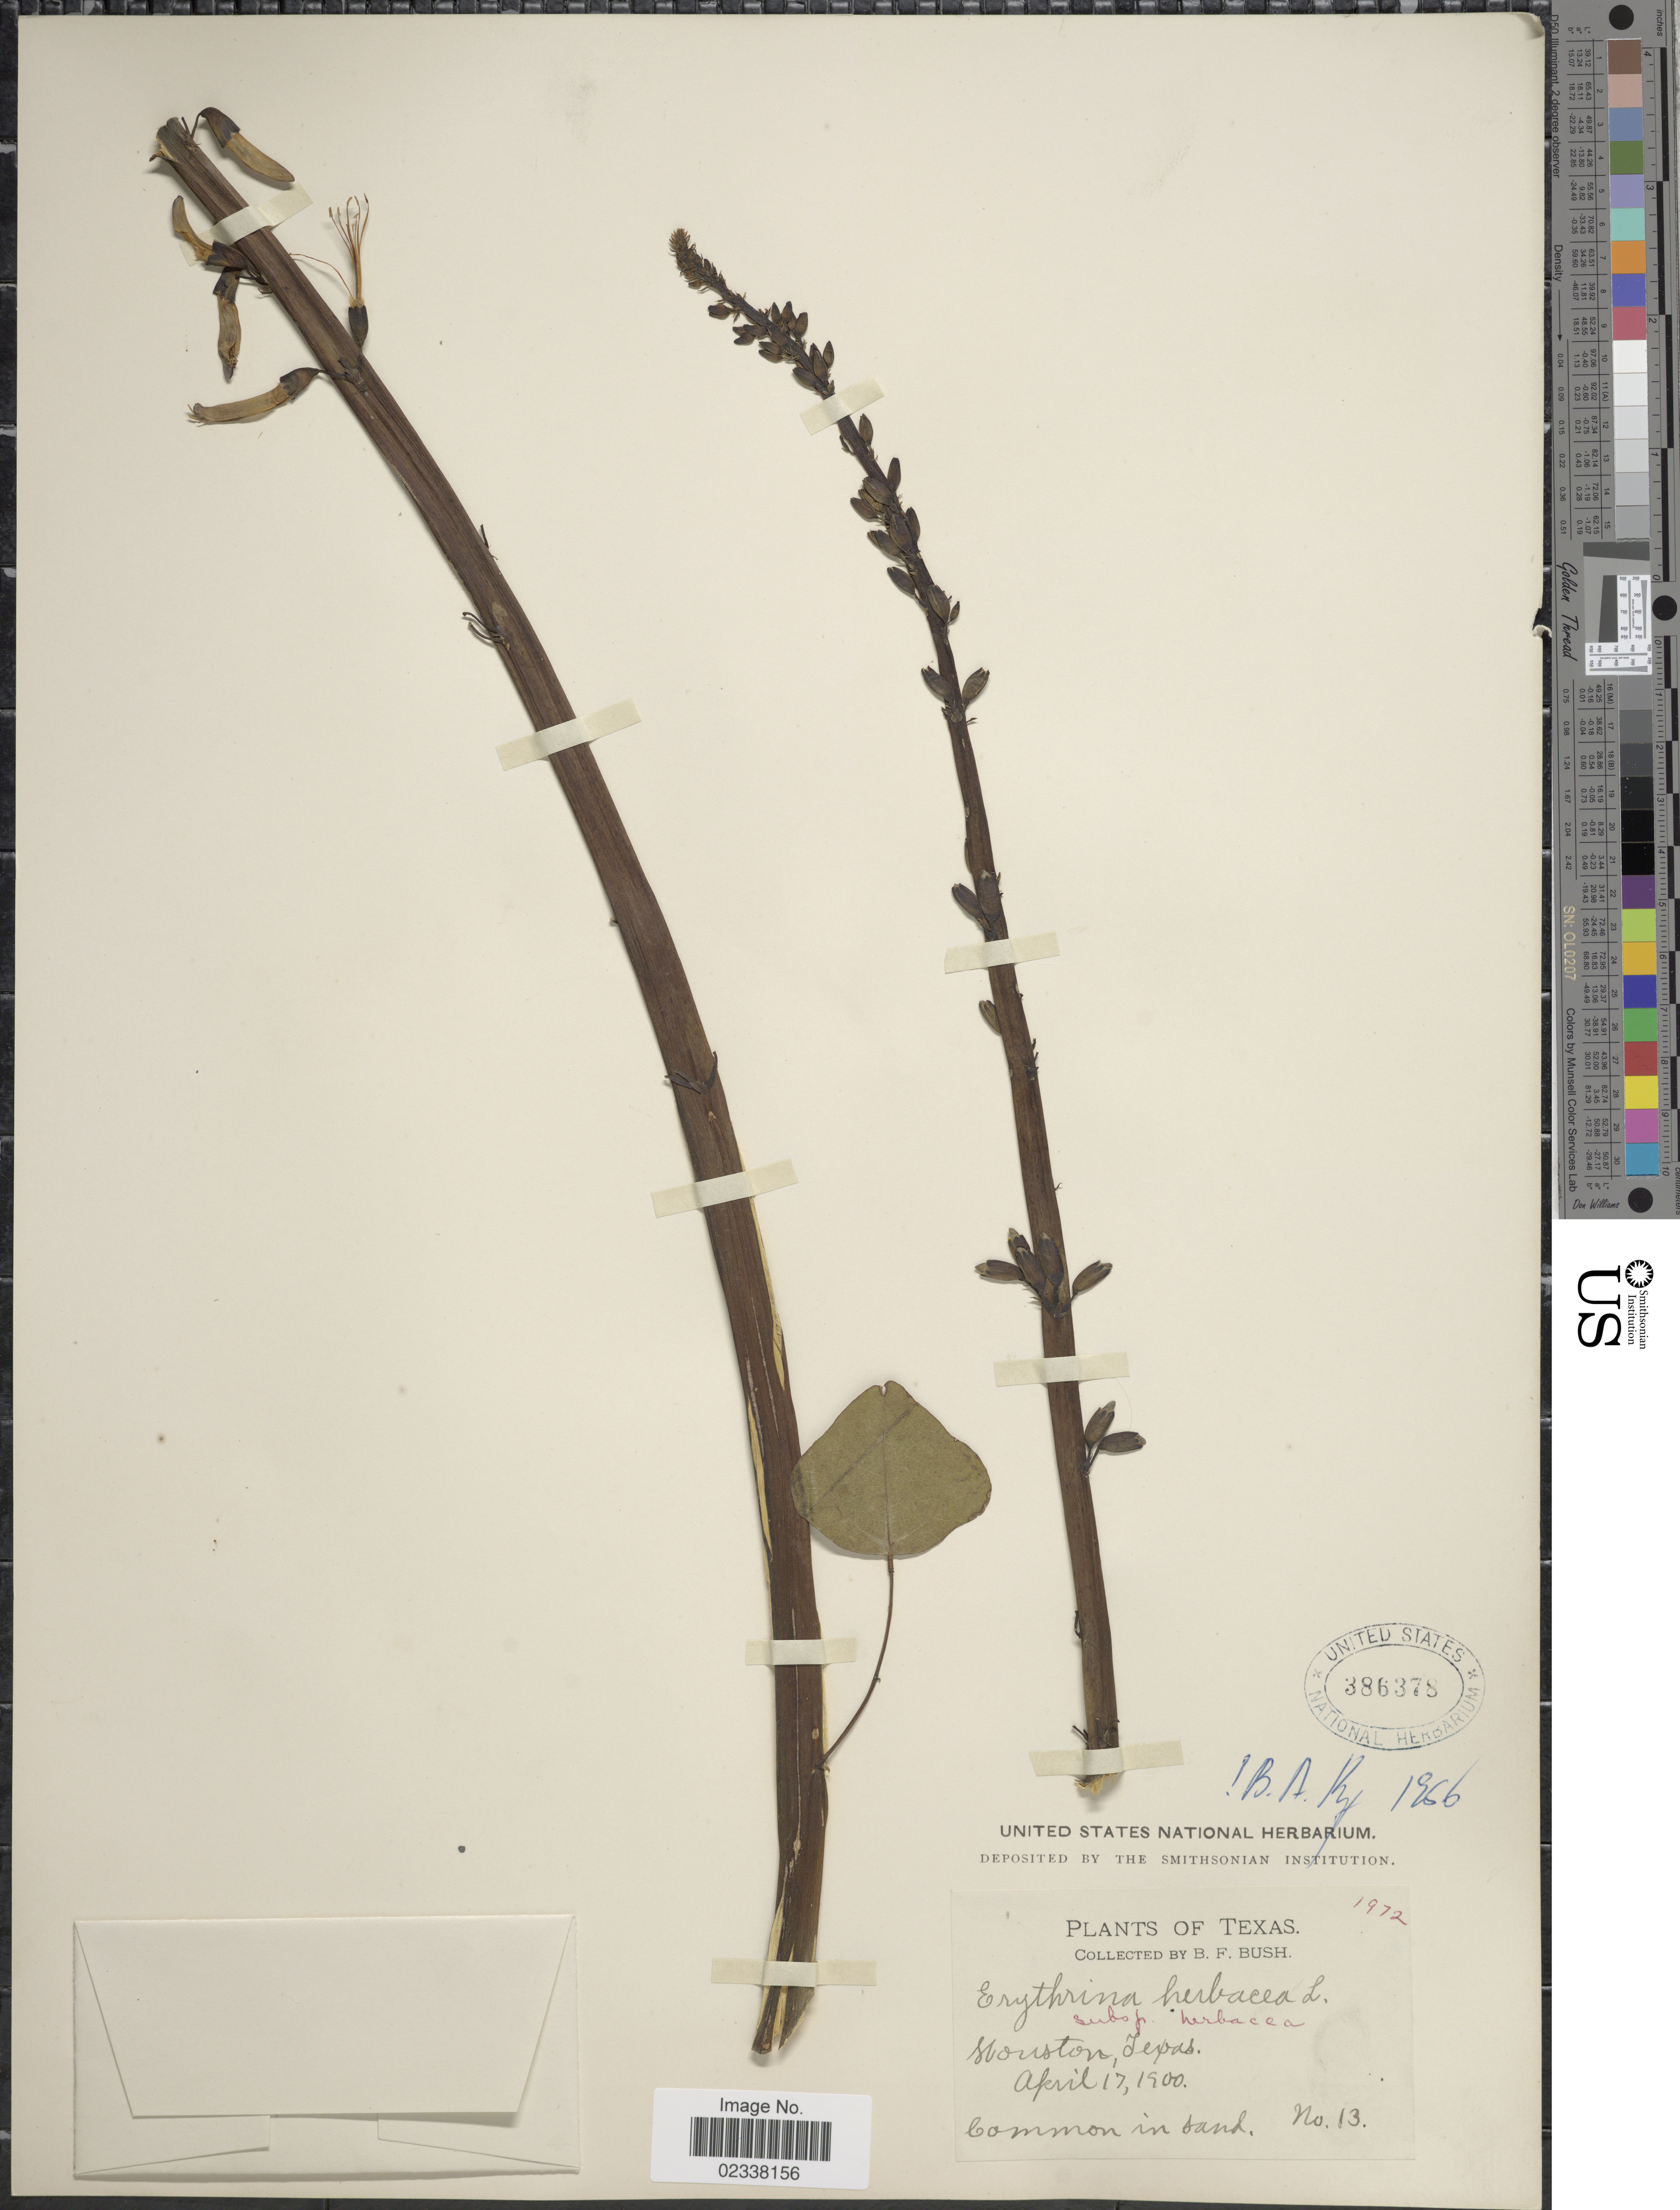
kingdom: Plantae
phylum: Tracheophyta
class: Magnoliopsida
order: Fabales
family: Fabaceae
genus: Erythrina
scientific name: Erythrina herbacea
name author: L.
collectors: B. F. Bush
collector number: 13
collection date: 1900-04-17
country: United States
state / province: Texas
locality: Houston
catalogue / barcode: US 386378